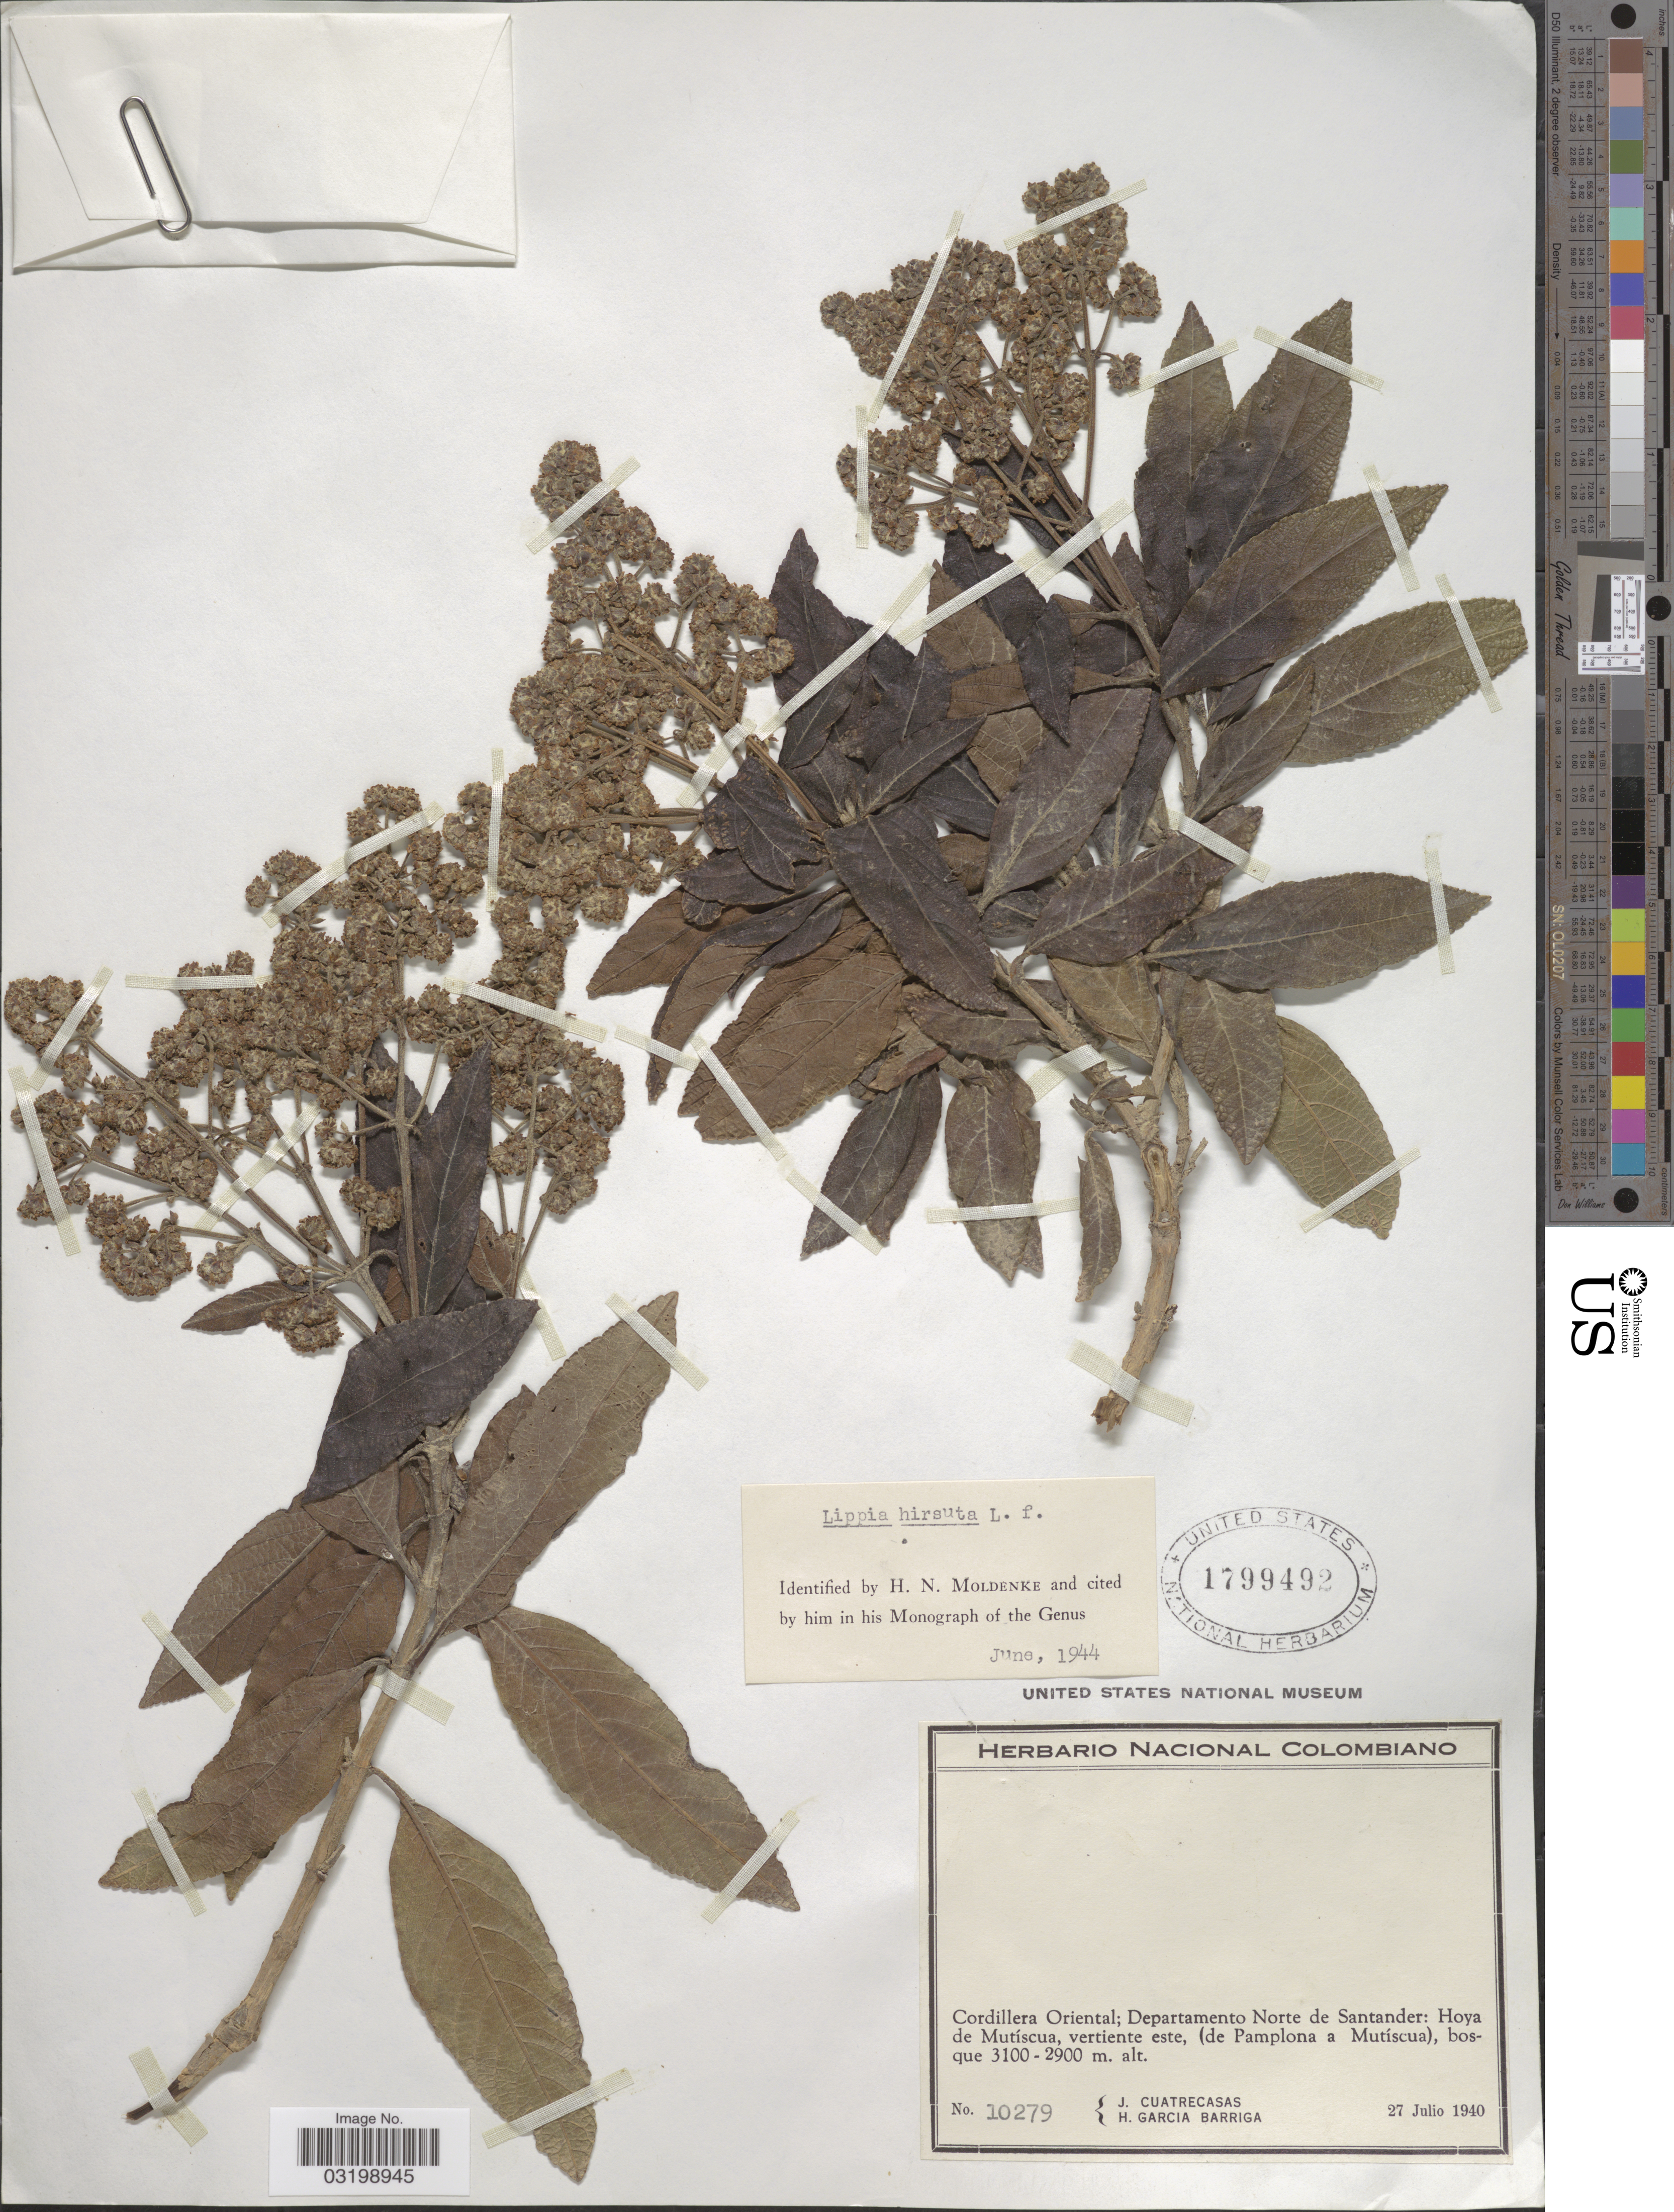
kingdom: Plantae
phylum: Tracheophyta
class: Magnoliopsida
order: Lamiales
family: Verbenaceae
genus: Lippia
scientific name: Lippia hirsuta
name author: L. f.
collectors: J. Cuatrecasas & H. García Barriga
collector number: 10279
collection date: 1940-07-27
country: Colombia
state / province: Norte de Santander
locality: Cordillera Oriental, Departamento Norte de Santander: Hoya de Mutíscua, vertiente este, (de Pamplona a Mutíscua).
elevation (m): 2900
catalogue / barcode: US 1799492